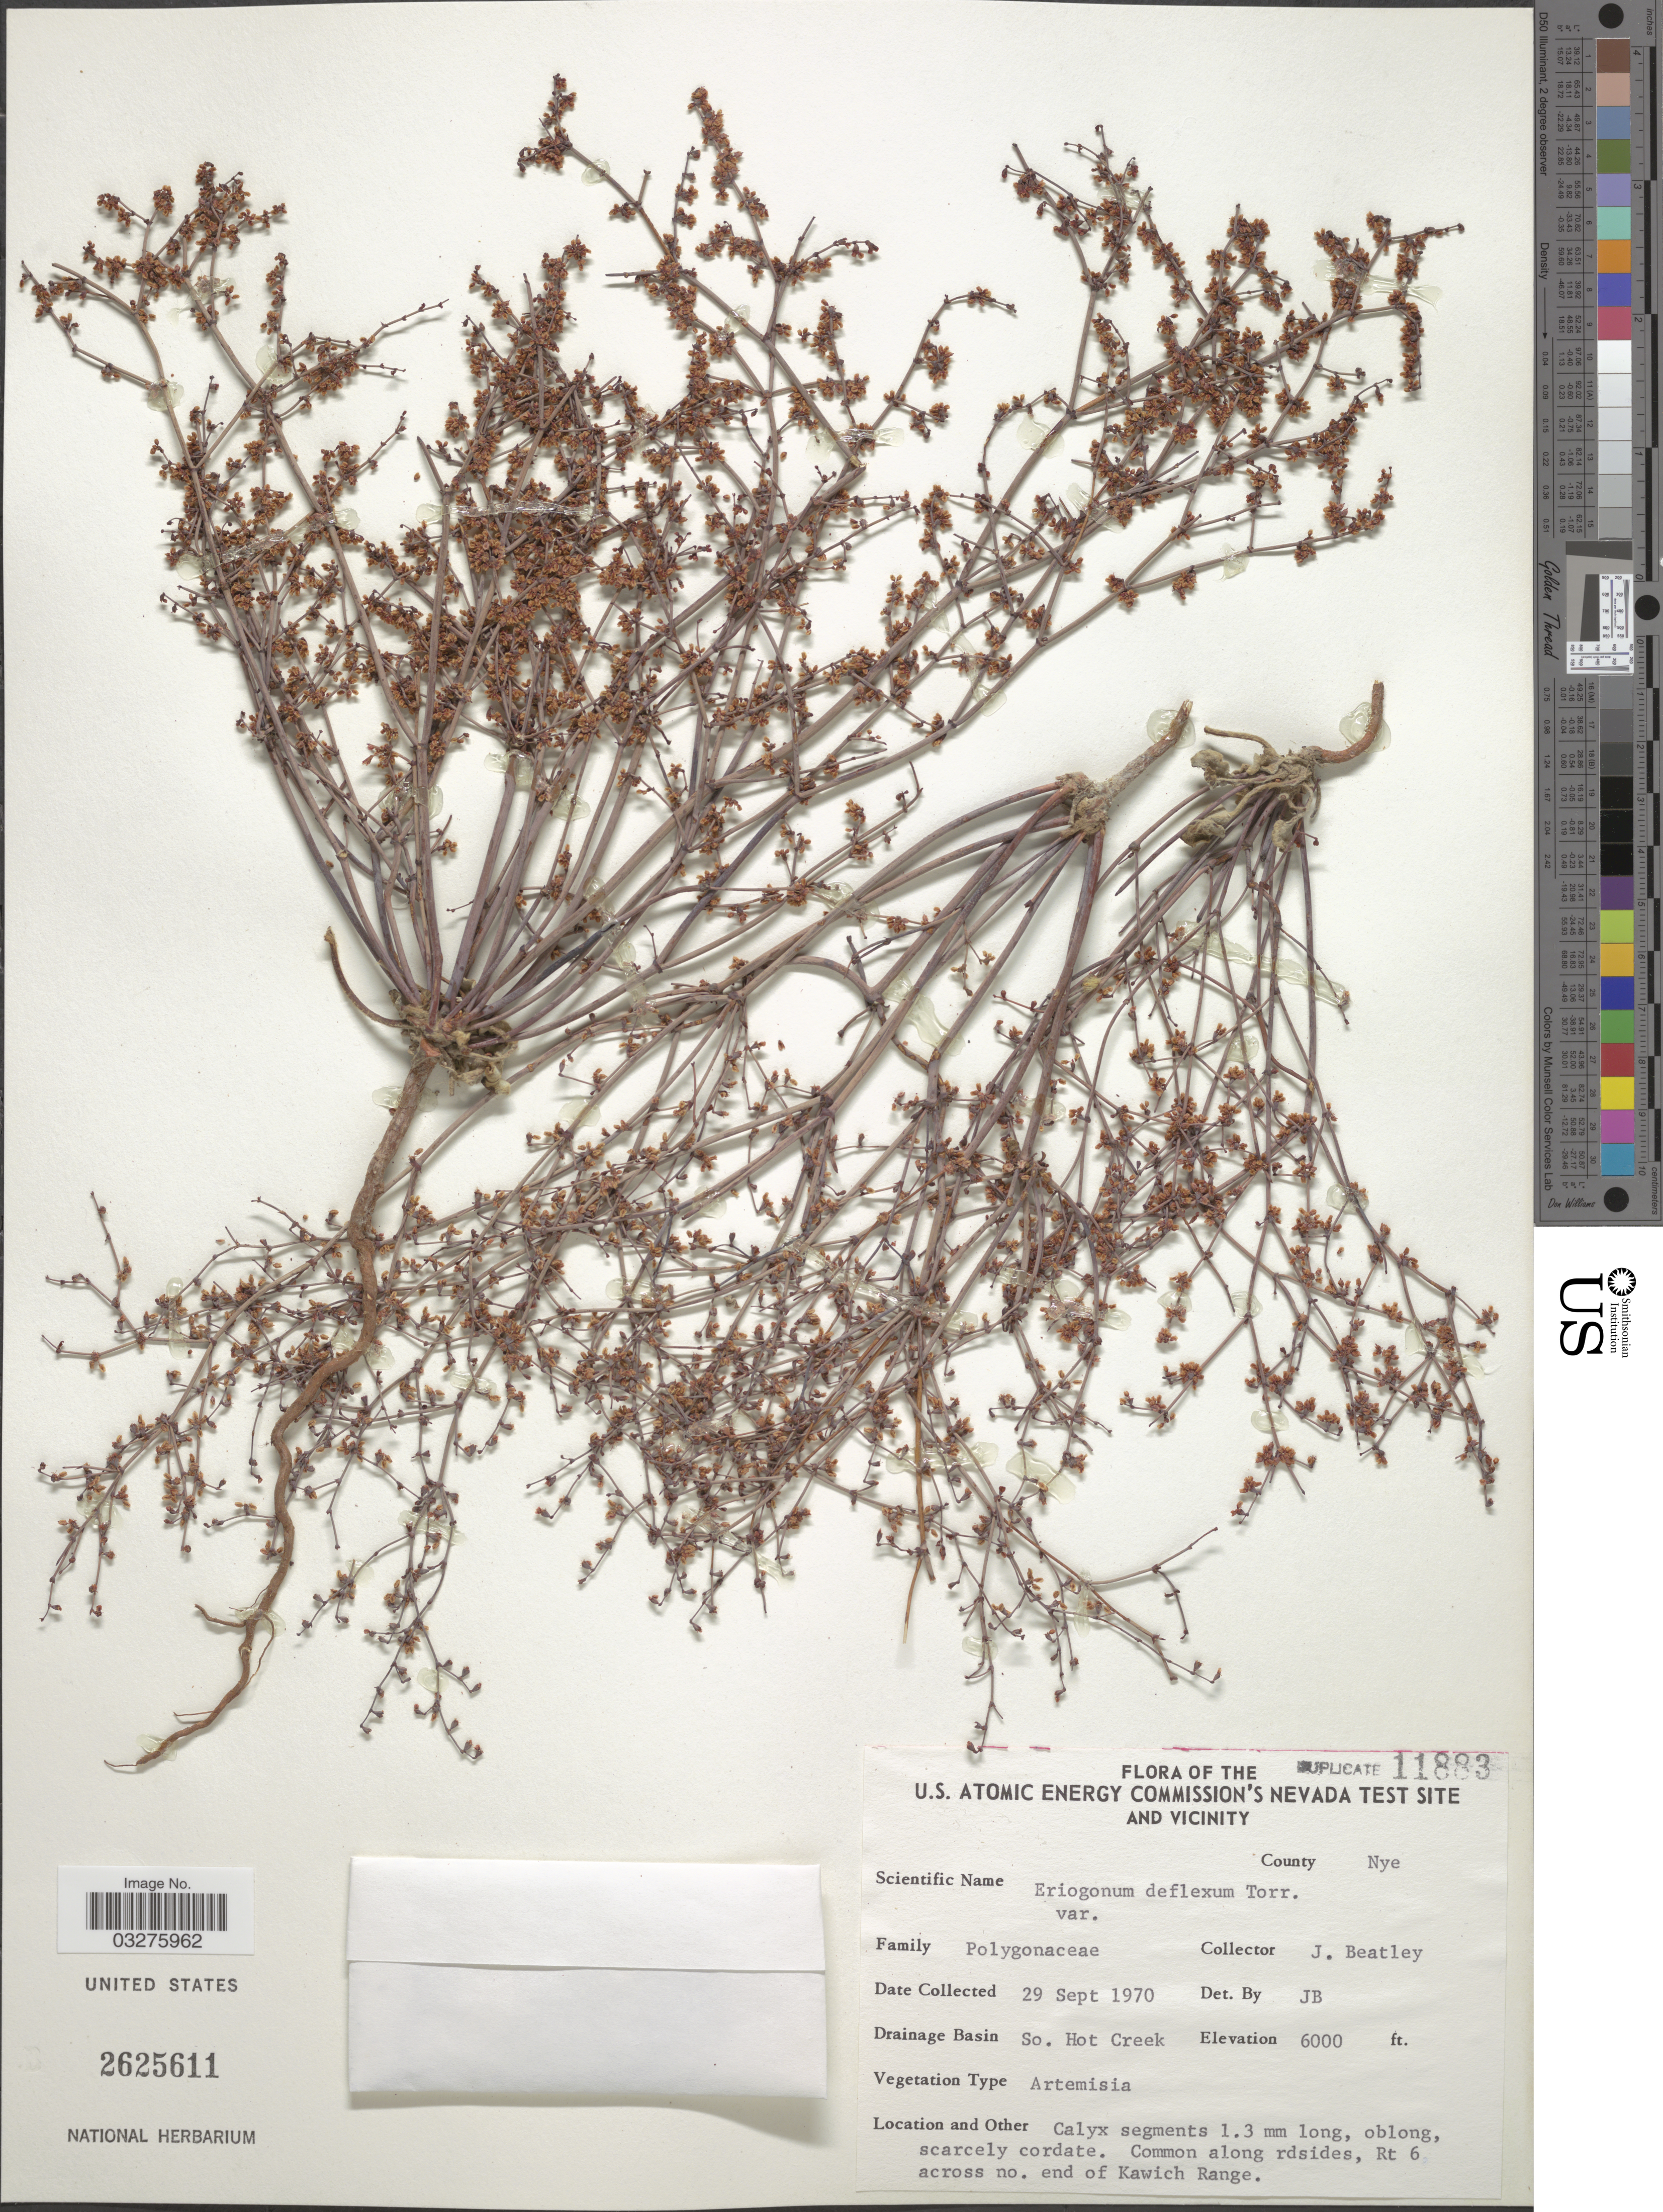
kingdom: Plantae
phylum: Tracheophyta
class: Magnoliopsida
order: Caryophyllales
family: Polygonaceae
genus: Eriogonum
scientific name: Eriogonum deflexum var. nevadense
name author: Reveal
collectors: J. C. Beatley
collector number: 11883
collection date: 1970-09-29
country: United States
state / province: Nevada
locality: The U.S. Atomic Energy Commission's Nevada Test Site and vicinity. County Nye. Drainage Basin So. Hot Creek. Rt 6 across no. end of Kawich Range.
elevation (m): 1829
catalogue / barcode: US 2625611